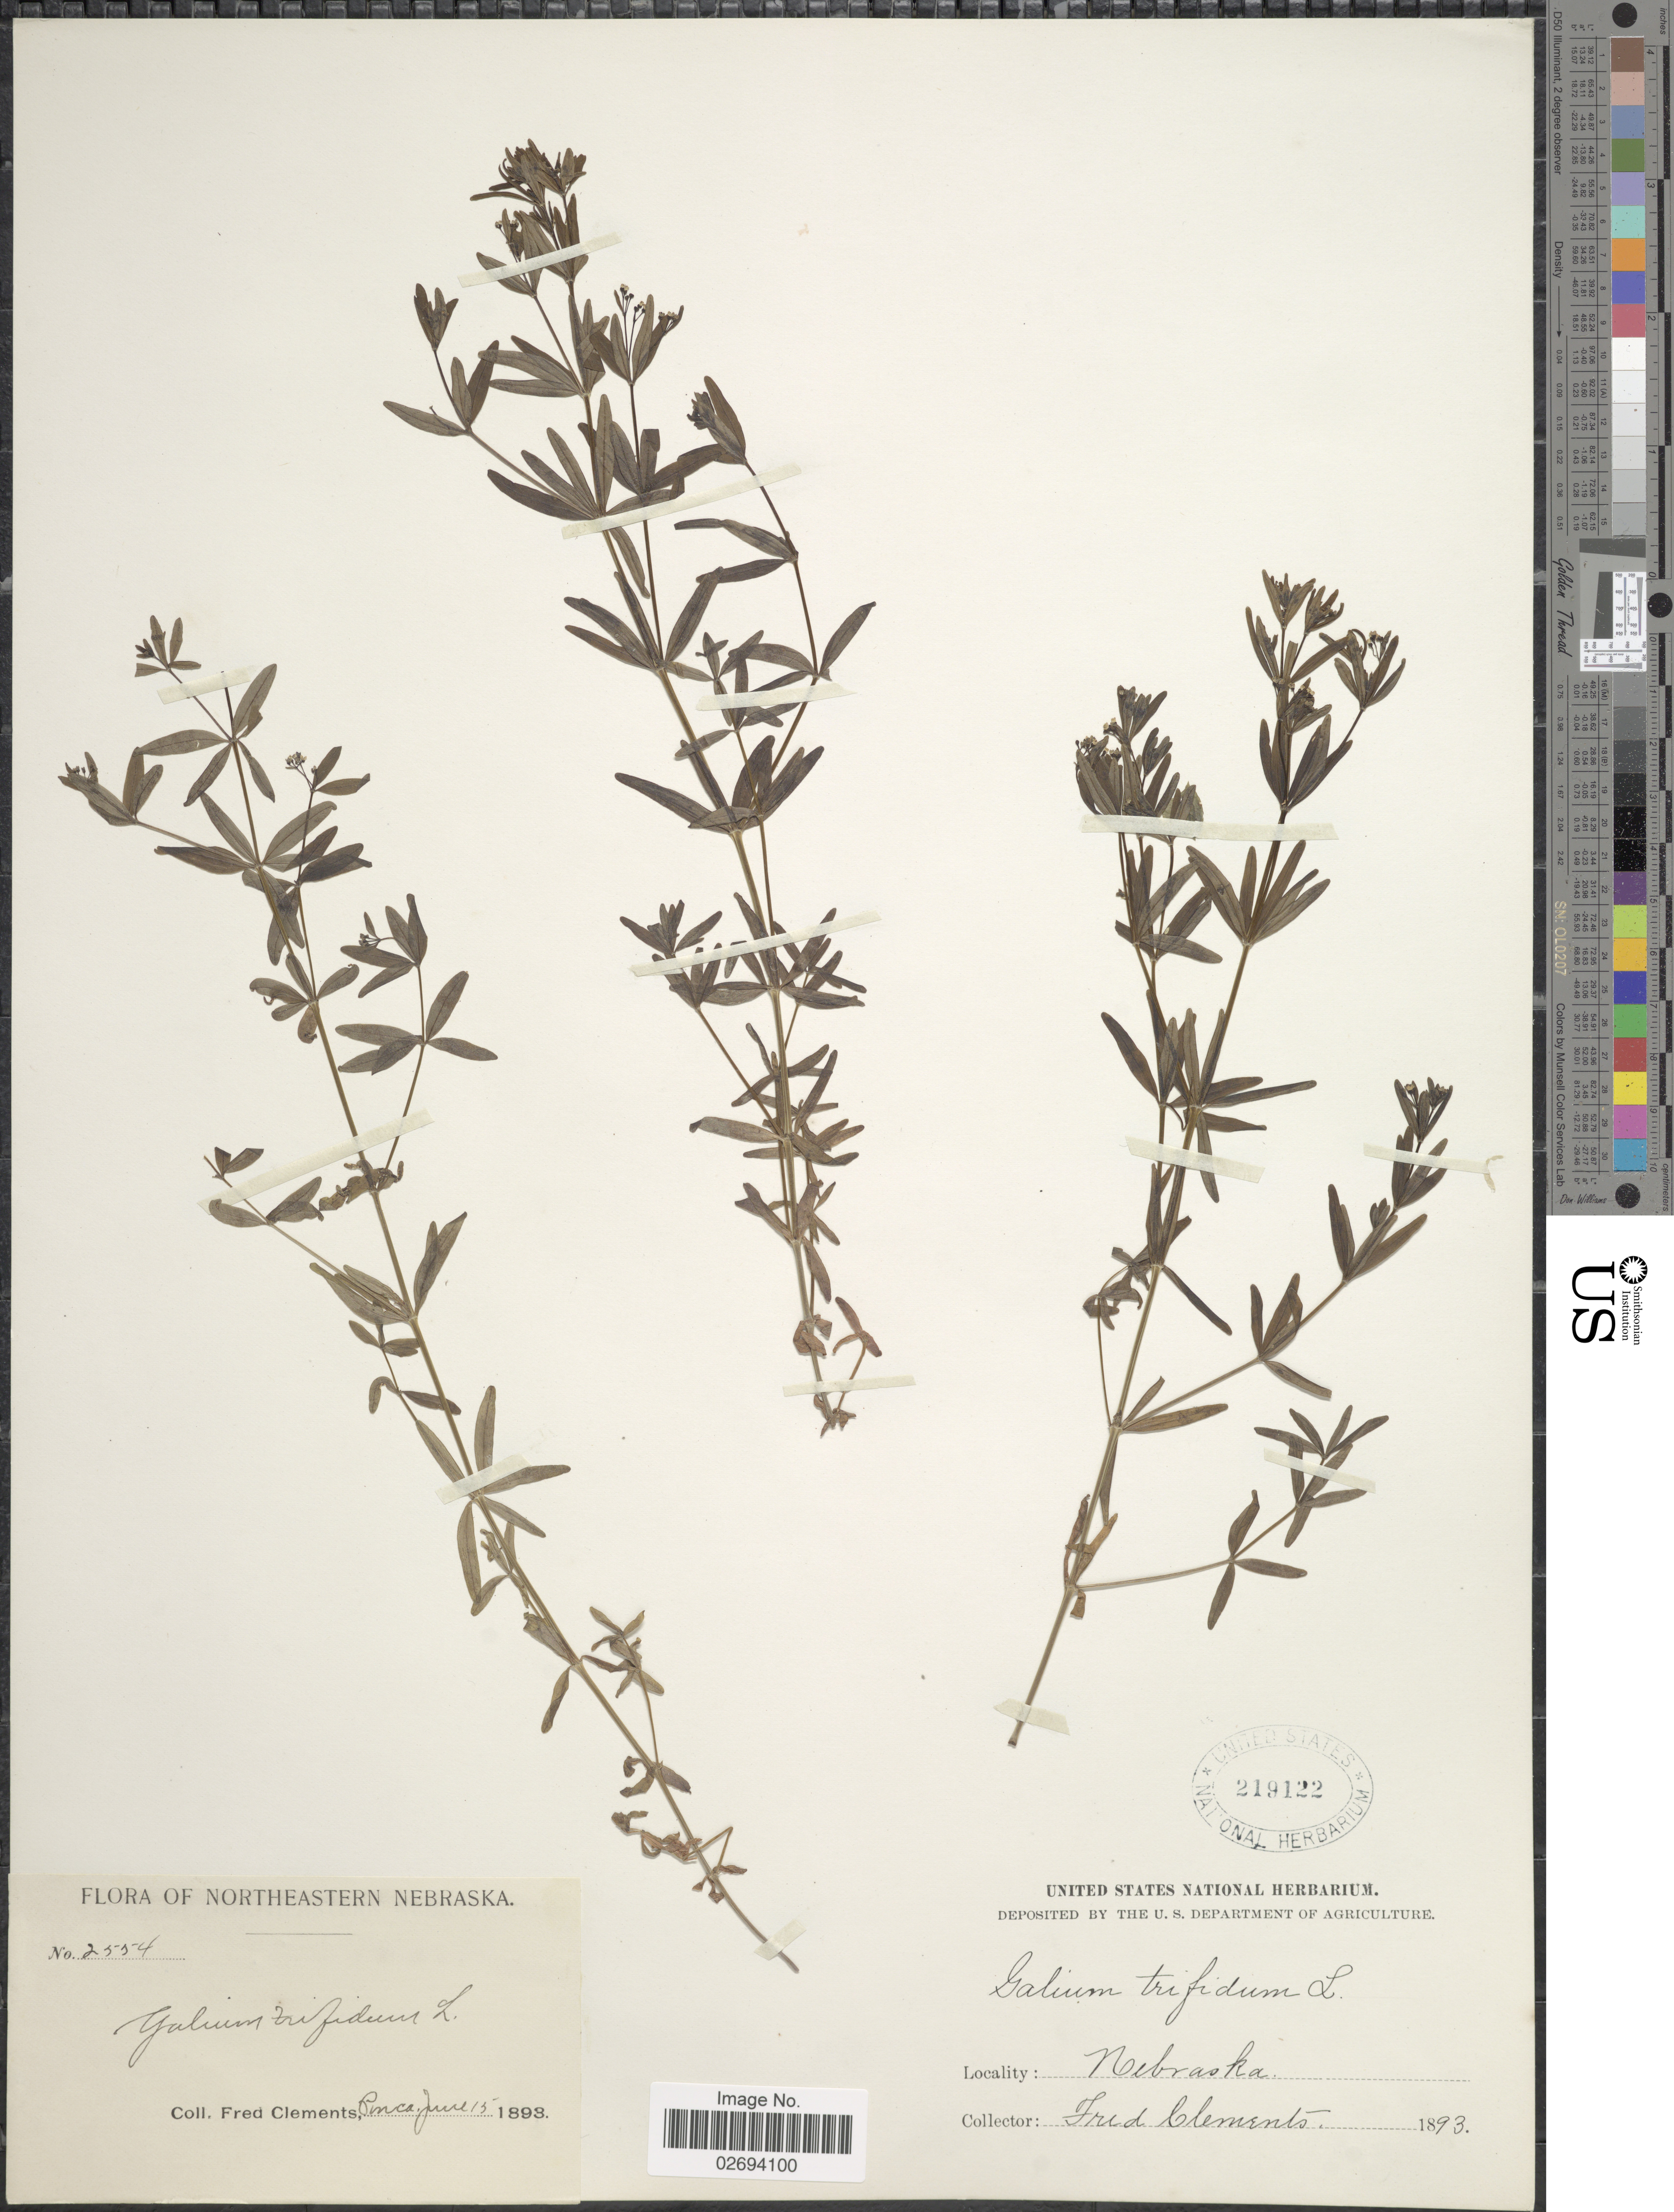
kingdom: Plantae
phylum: Tracheophyta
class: Magnoliopsida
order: Gentianales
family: Rubiaceae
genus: Galium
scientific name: Galium trifidum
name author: L.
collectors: F. E. Clements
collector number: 2554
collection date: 1893-06-15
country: United States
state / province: Nebraska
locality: Northeastern Nebraska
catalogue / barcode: US 219122